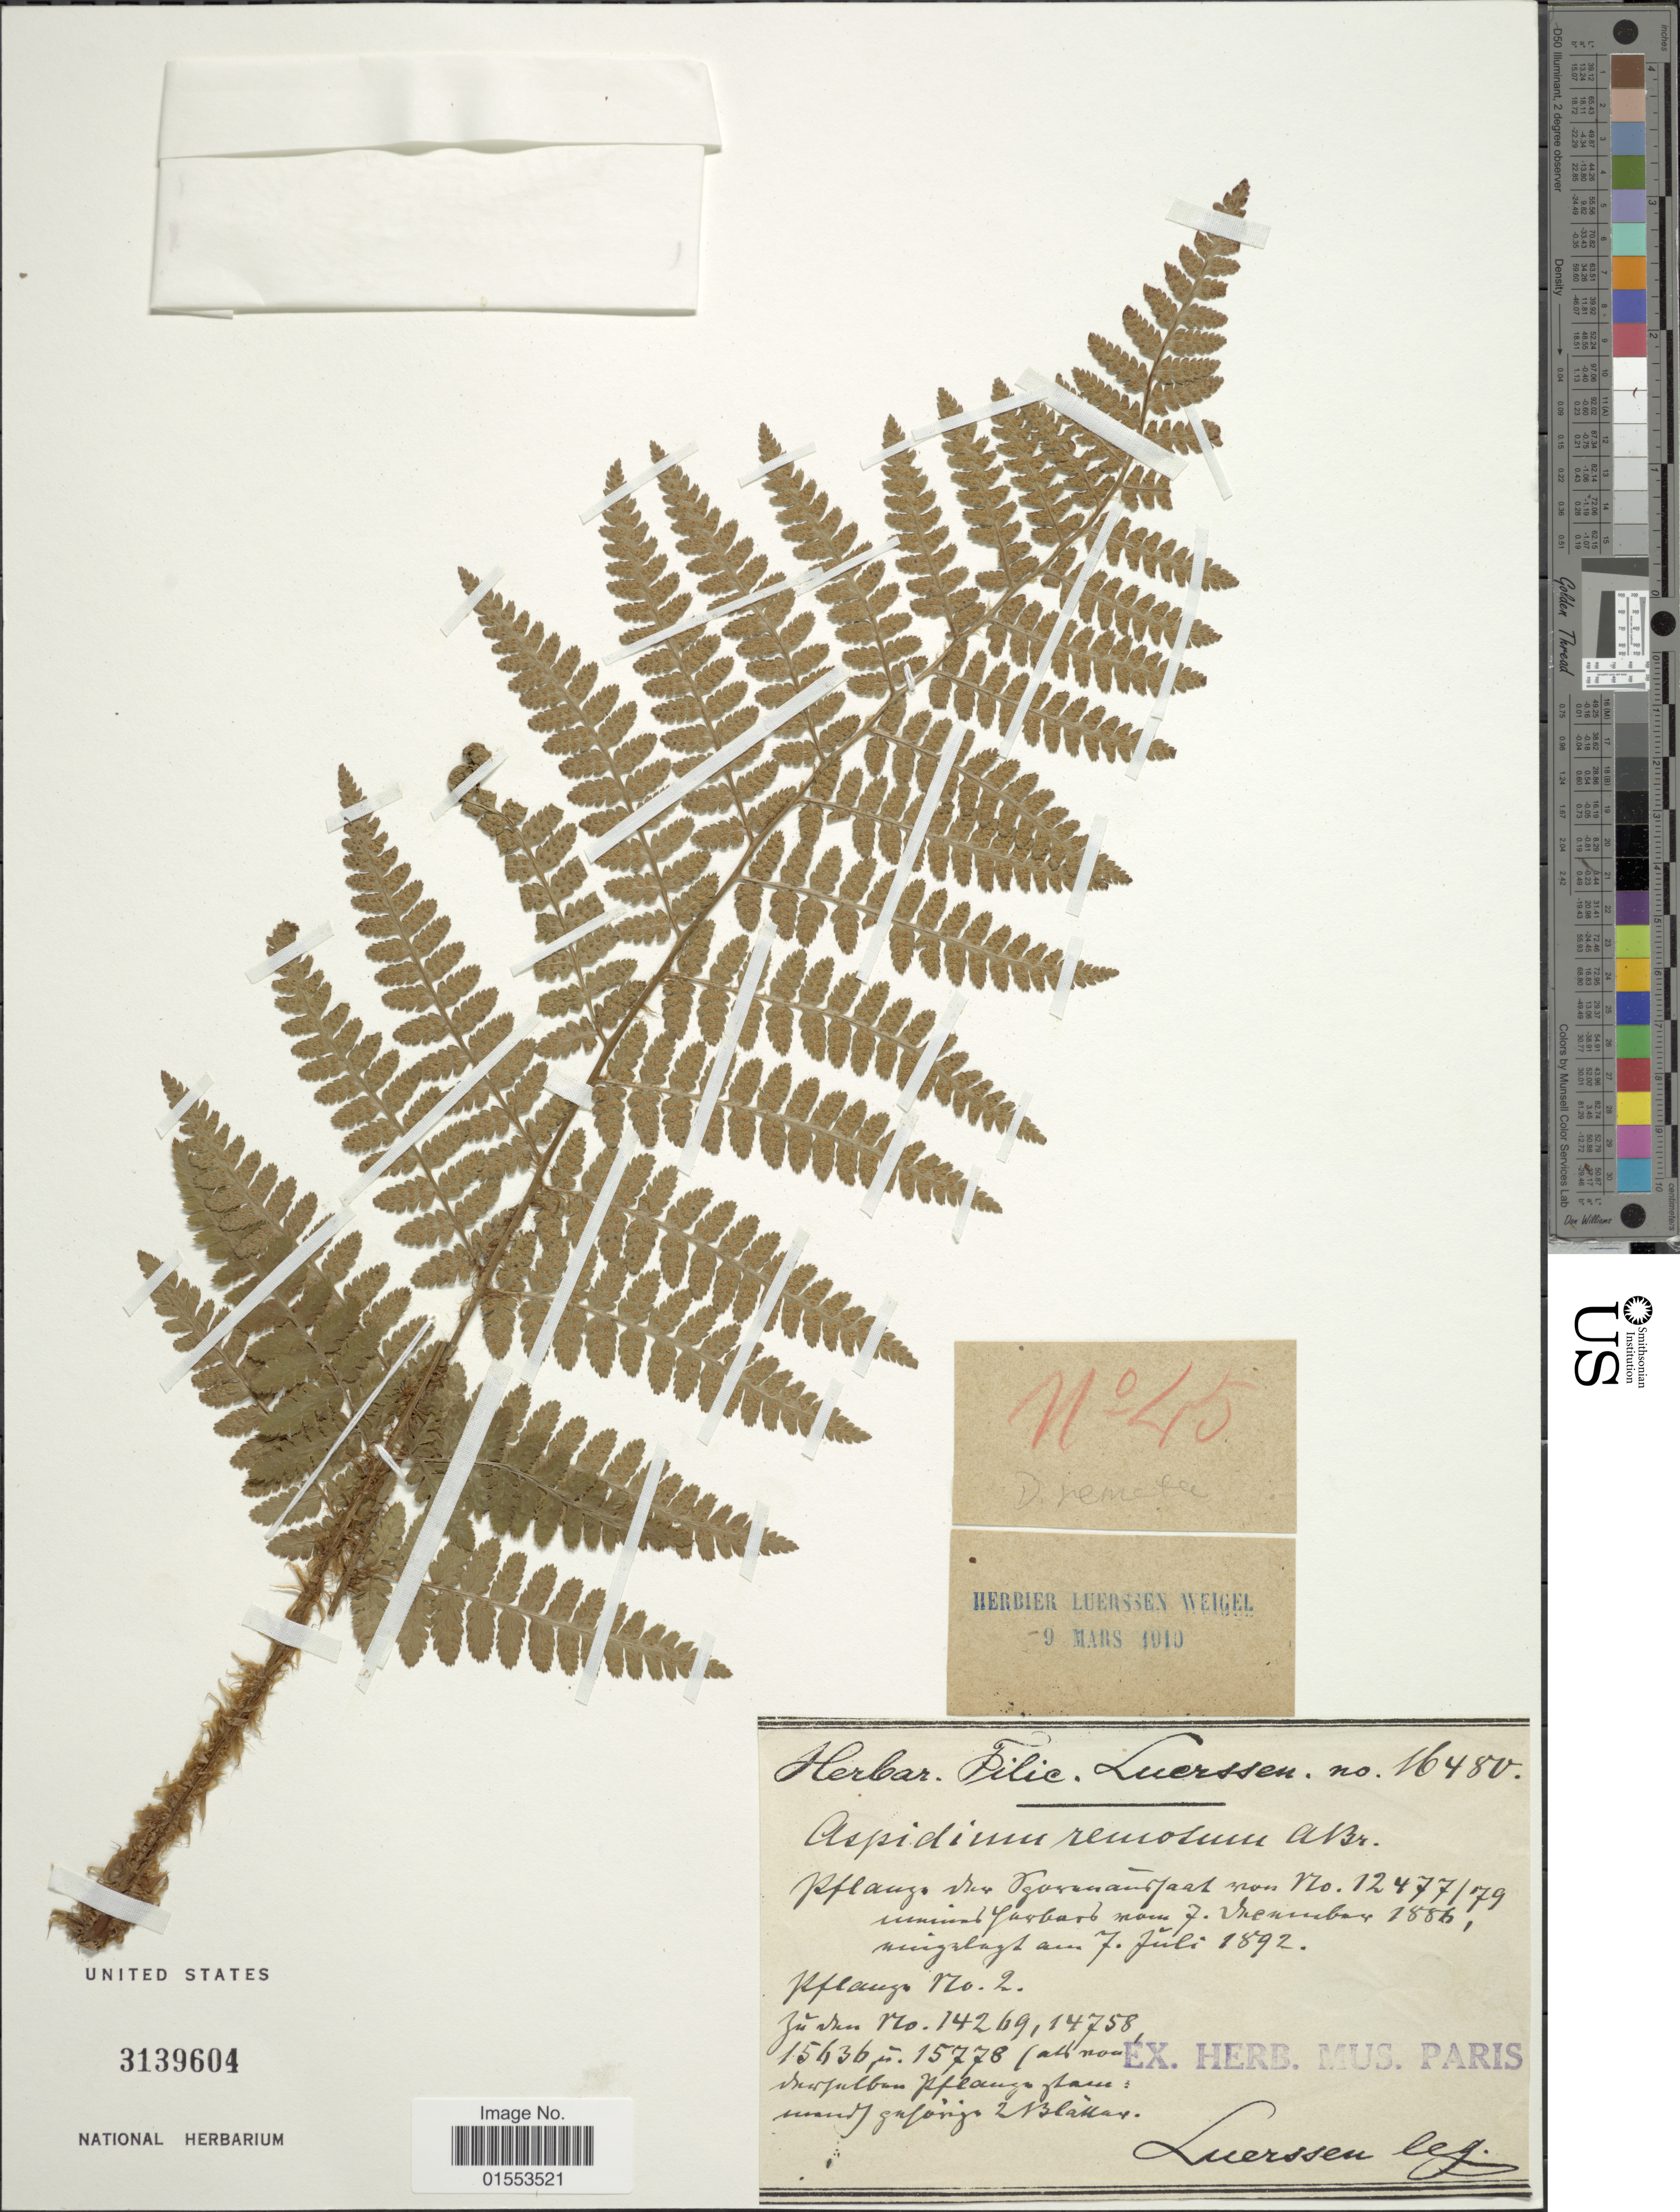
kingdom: Plantae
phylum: Tracheophyta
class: Polypodiopsida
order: Polypodiales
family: Dryopteridaceae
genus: Dryopteris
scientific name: Dryopteris remota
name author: (A. Braun) Hayek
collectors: C. Luerssen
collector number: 16480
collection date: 1886-12-07/1892-07-07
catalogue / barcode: US 3139604